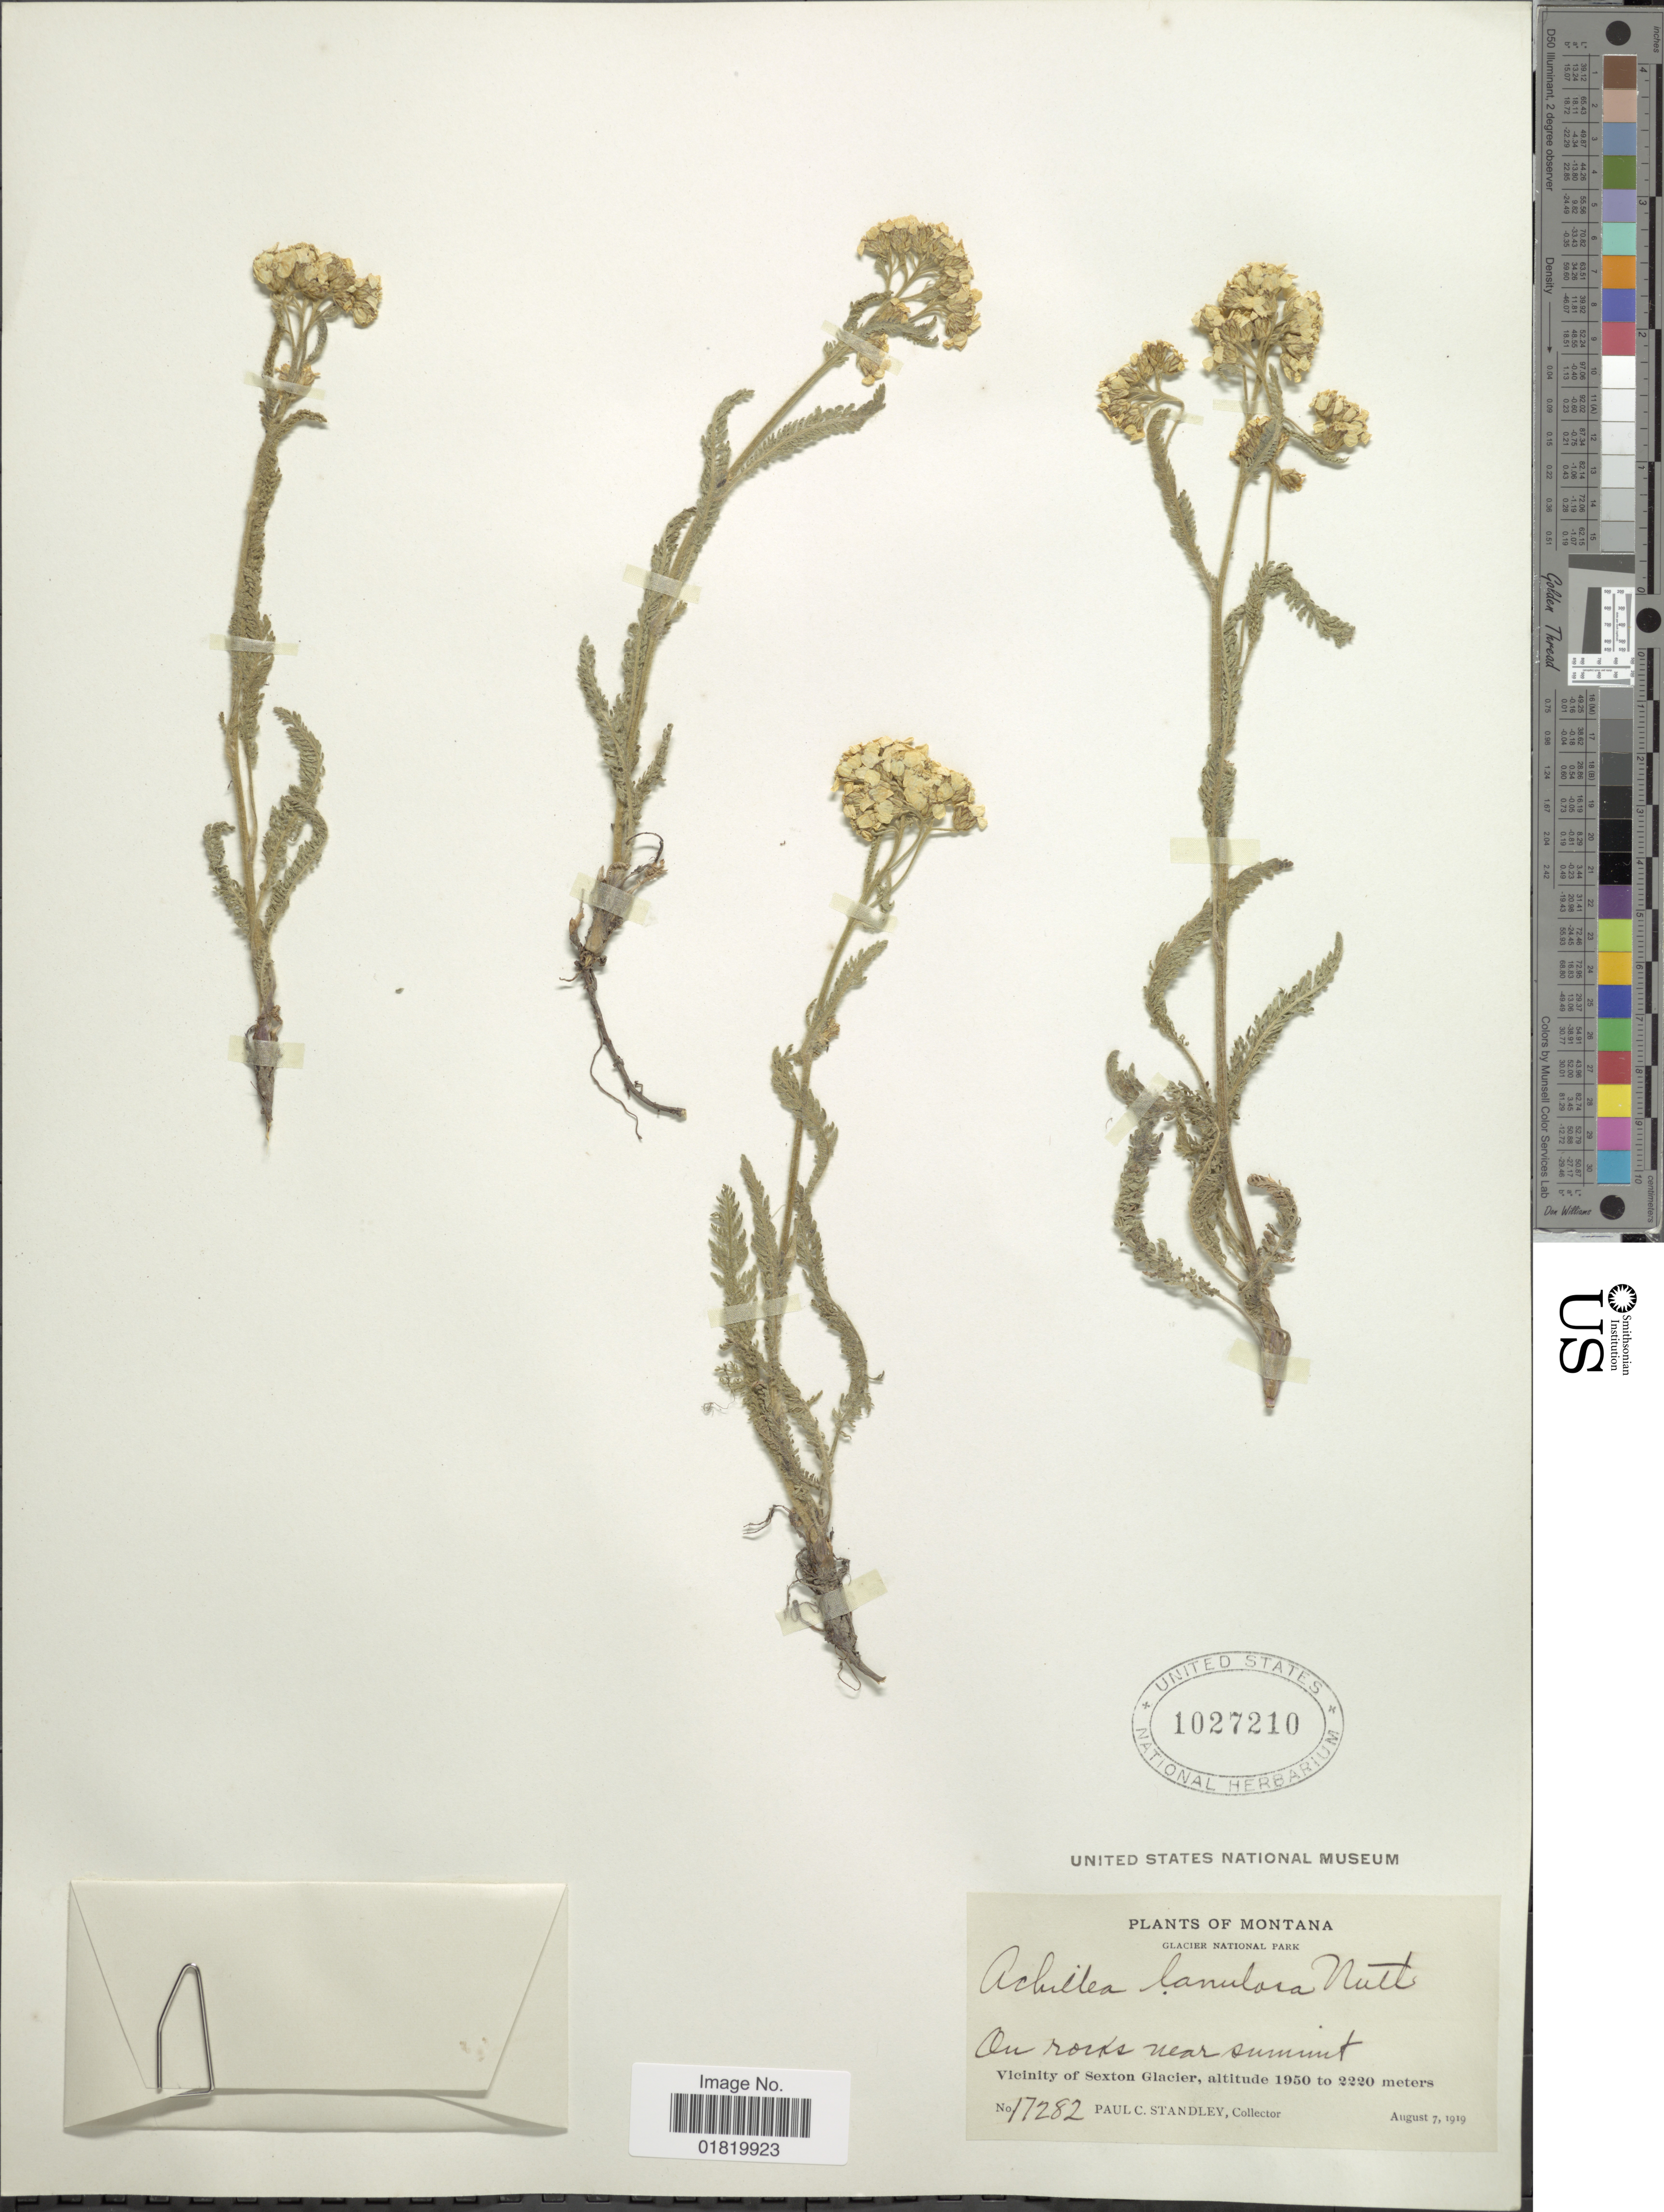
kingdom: Plantae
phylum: Tracheophyta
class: Magnoliopsida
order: Asterales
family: Asteraceae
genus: Achillea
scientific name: Achillea lanulosa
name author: Nutt.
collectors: P. C. Standley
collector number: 17282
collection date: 1919-08-07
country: United States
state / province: Montana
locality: Glacier National Park. On rocks near summit. Vicinity of Sexton Glacier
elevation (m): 1950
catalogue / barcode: US 1027210